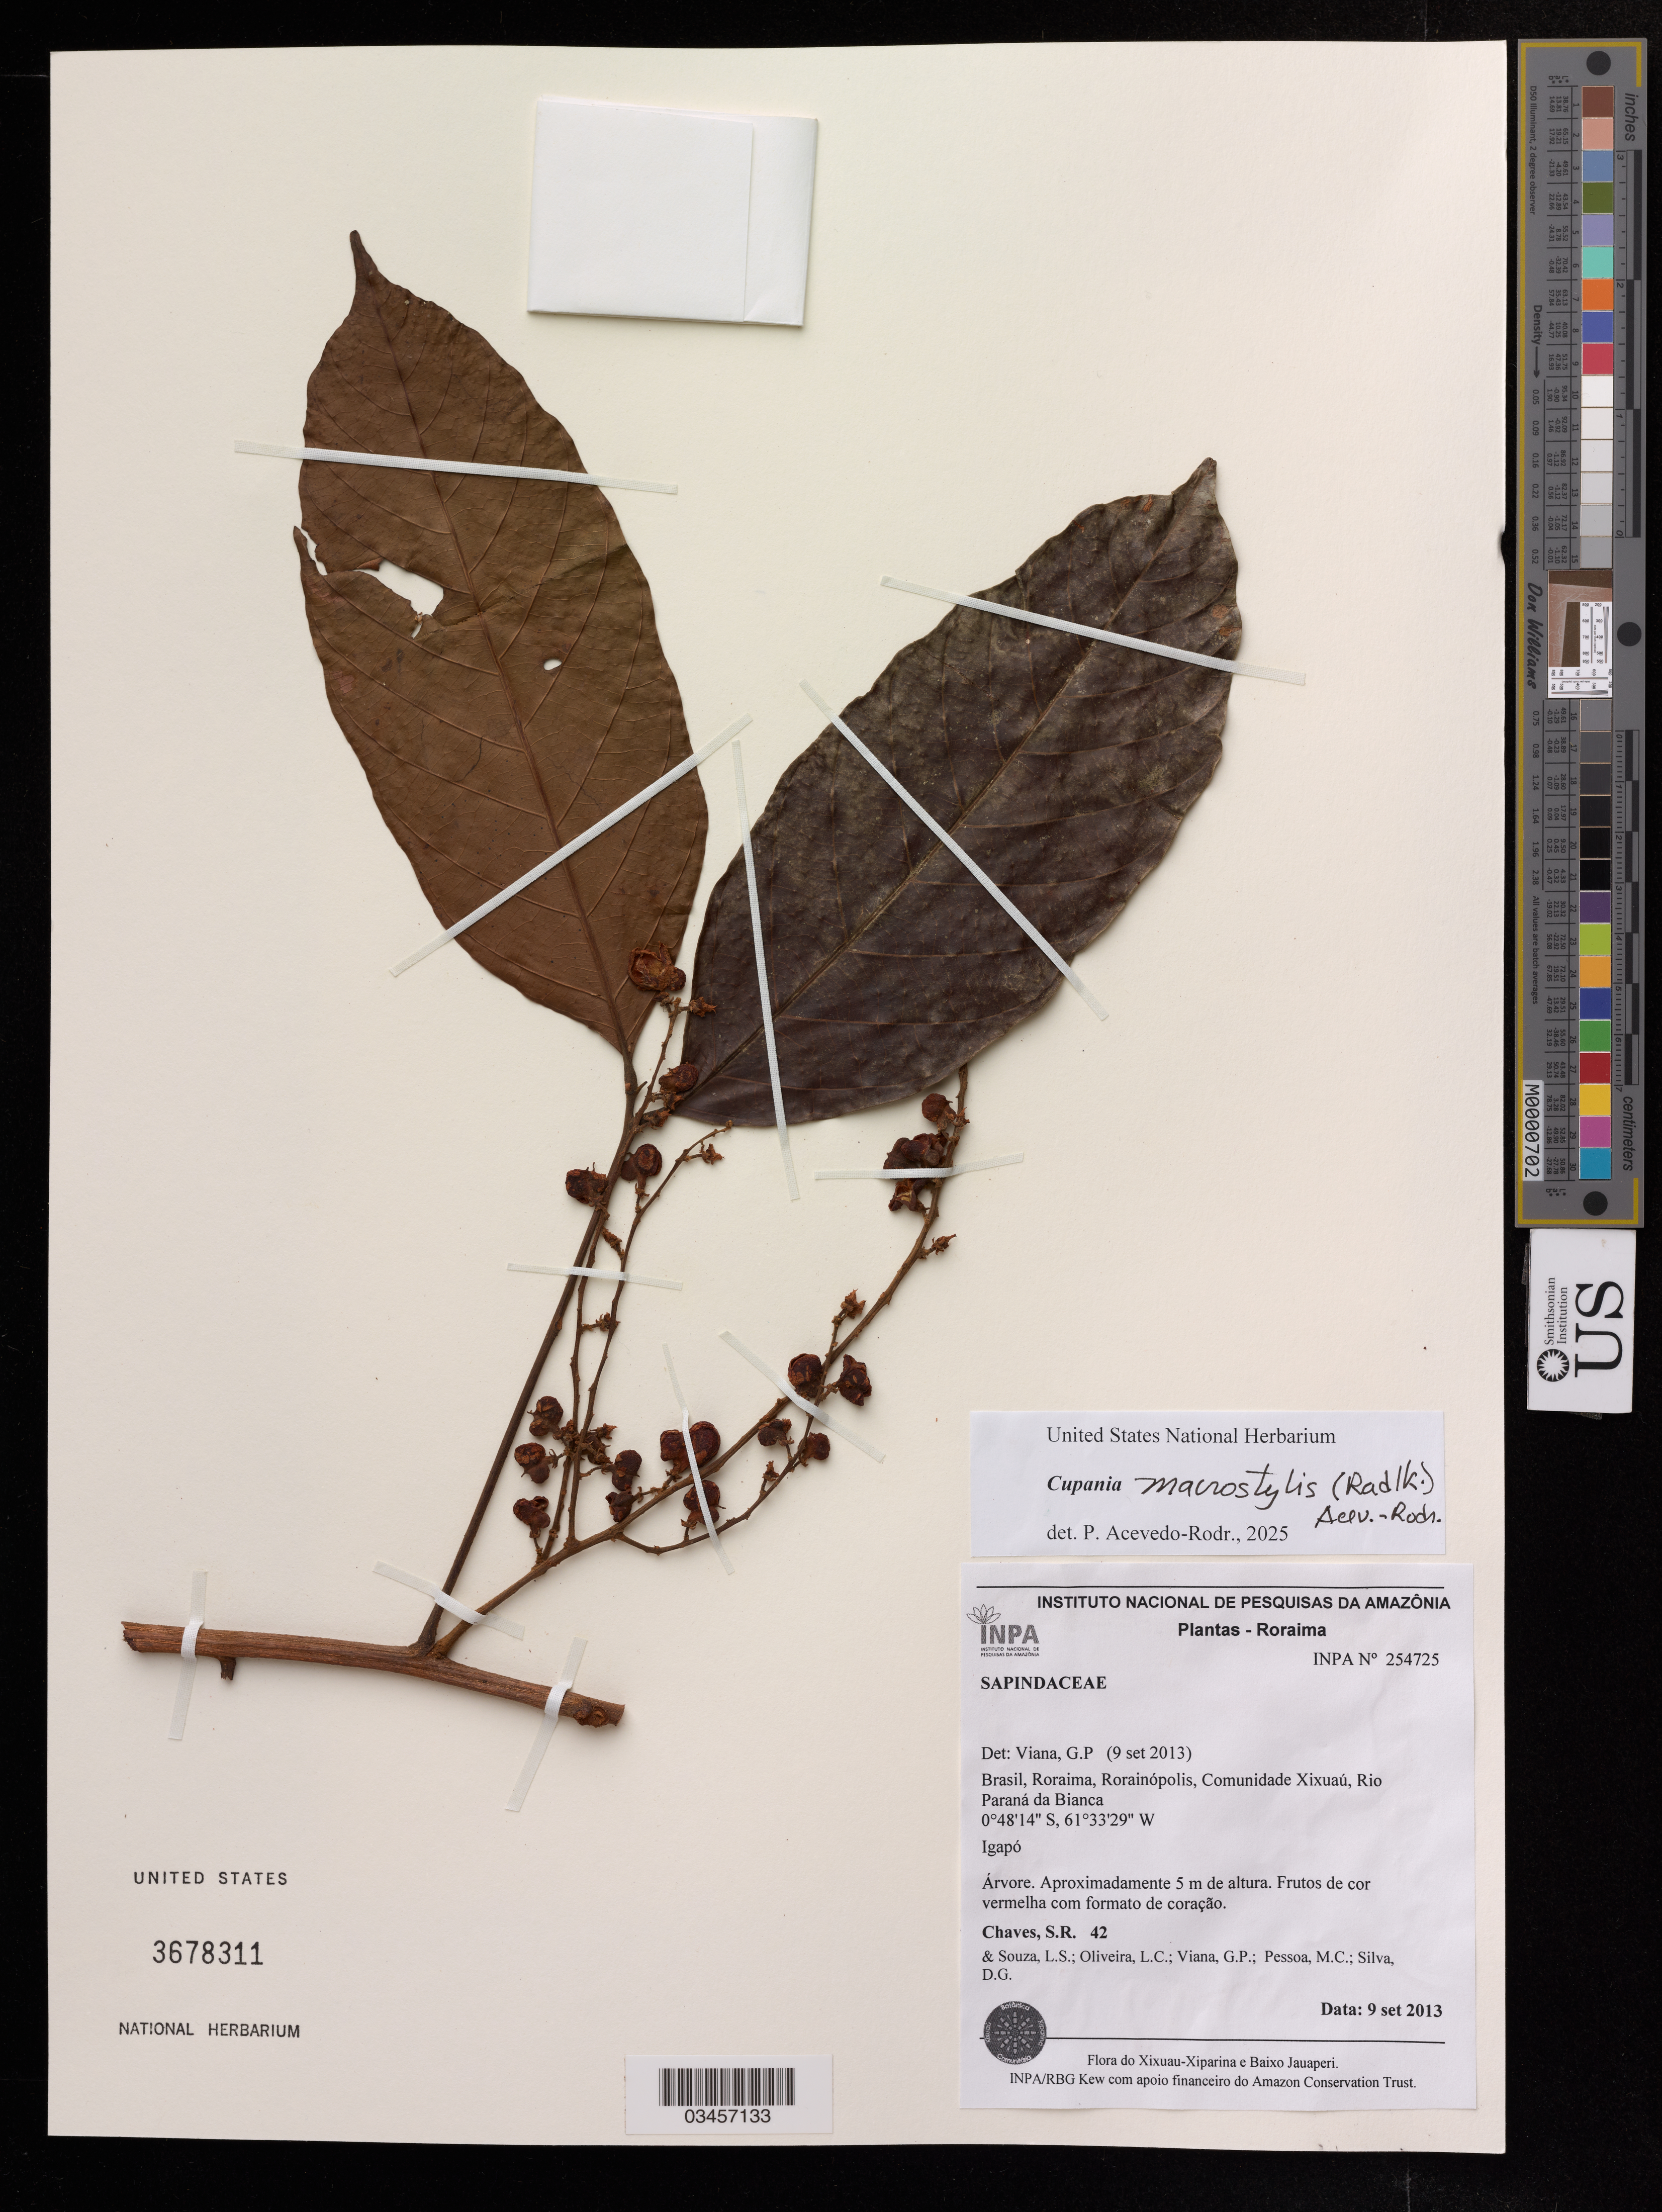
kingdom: Plantae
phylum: Tracheophyta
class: Magnoliopsida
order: Sapindales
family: Sapindaceae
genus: Cupania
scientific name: Cupania macrostylis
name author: (Radlk.) Acev.-Rodr.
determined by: Acevedo-Rodriguez, P., (US), Smithsonian Institution - National Museum of Natural History (UNITED STATES)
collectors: S. Chaves, L. Souza, L. Oliveira, G. Viana, M. Pessoa & D. G. Silva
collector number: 42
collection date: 2013-09-09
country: Brazil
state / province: Roraima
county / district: Rorainópolis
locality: Comunidade Xixuaú, Rio Paraná da Bianca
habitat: Igapó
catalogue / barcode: US 3678311